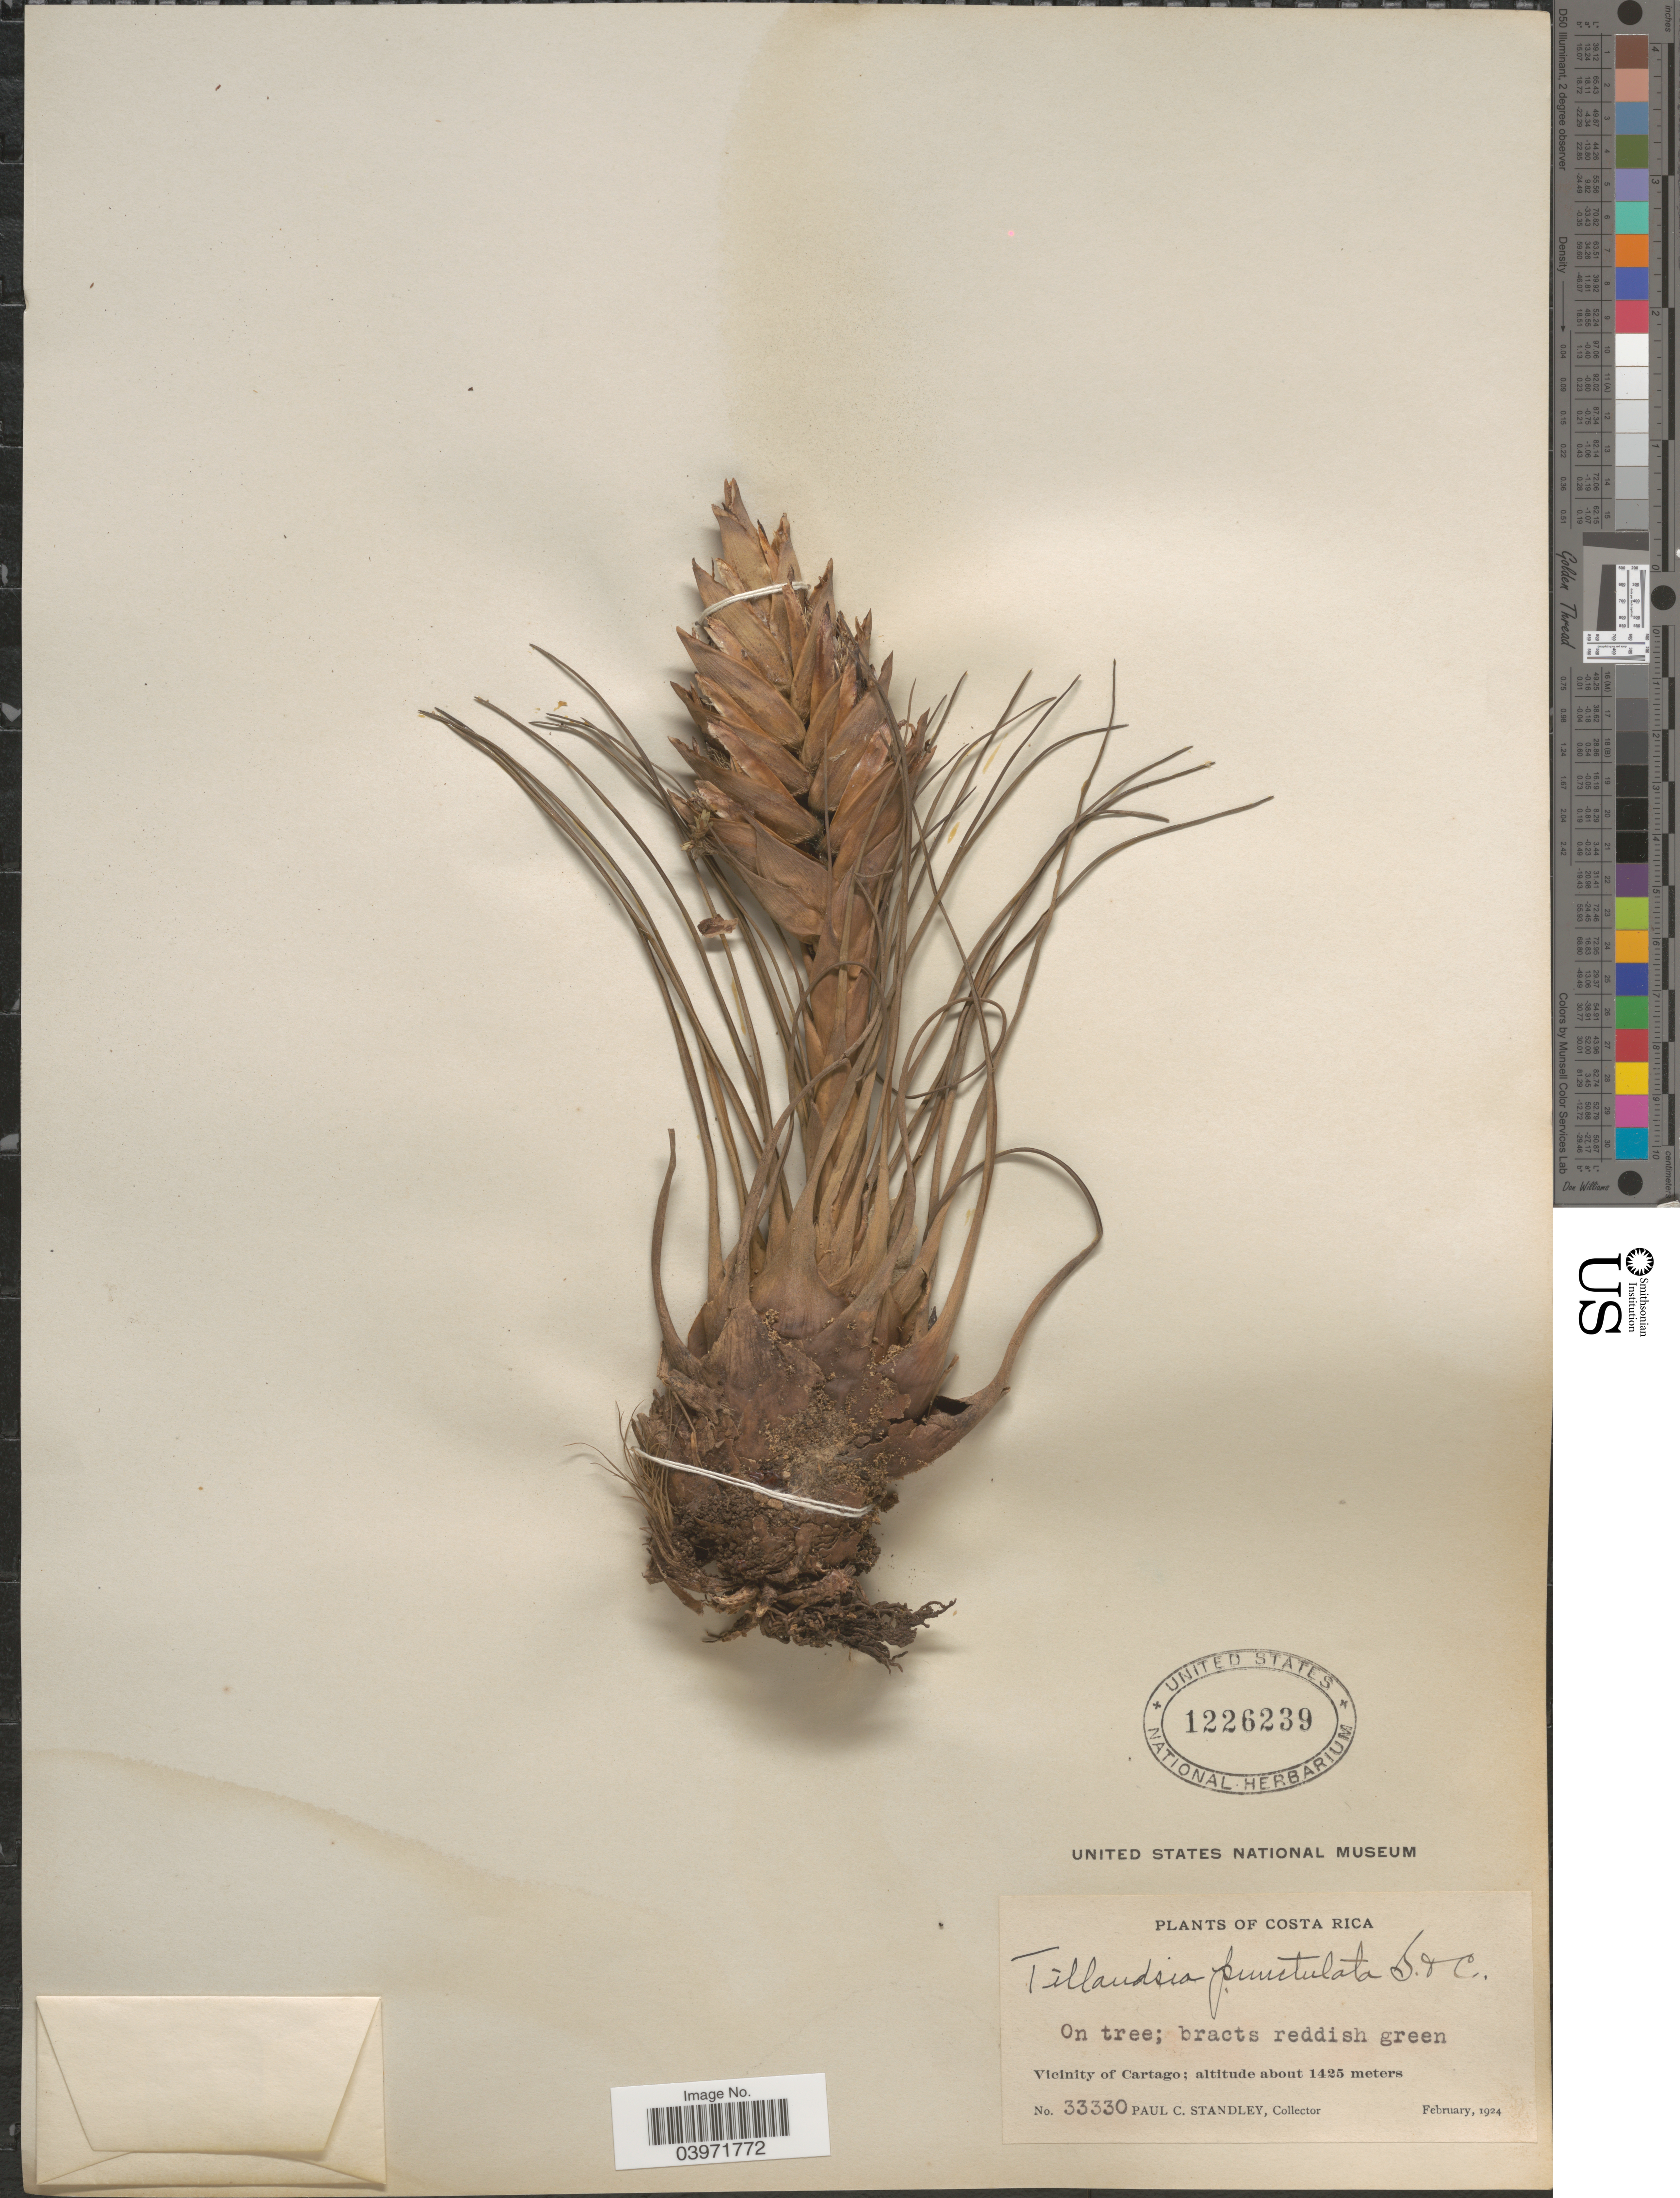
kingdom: Plantae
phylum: Tracheophyta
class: Liliopsida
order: Poales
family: Bromeliaceae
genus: Tillandsia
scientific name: Tillandsia punctulata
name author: Schltdl. & Cham.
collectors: P. C. Standley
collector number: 33330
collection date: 1924-02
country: Costa Rica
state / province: Cartago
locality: Vicinity of Cartago.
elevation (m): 1425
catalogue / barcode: US 1226239